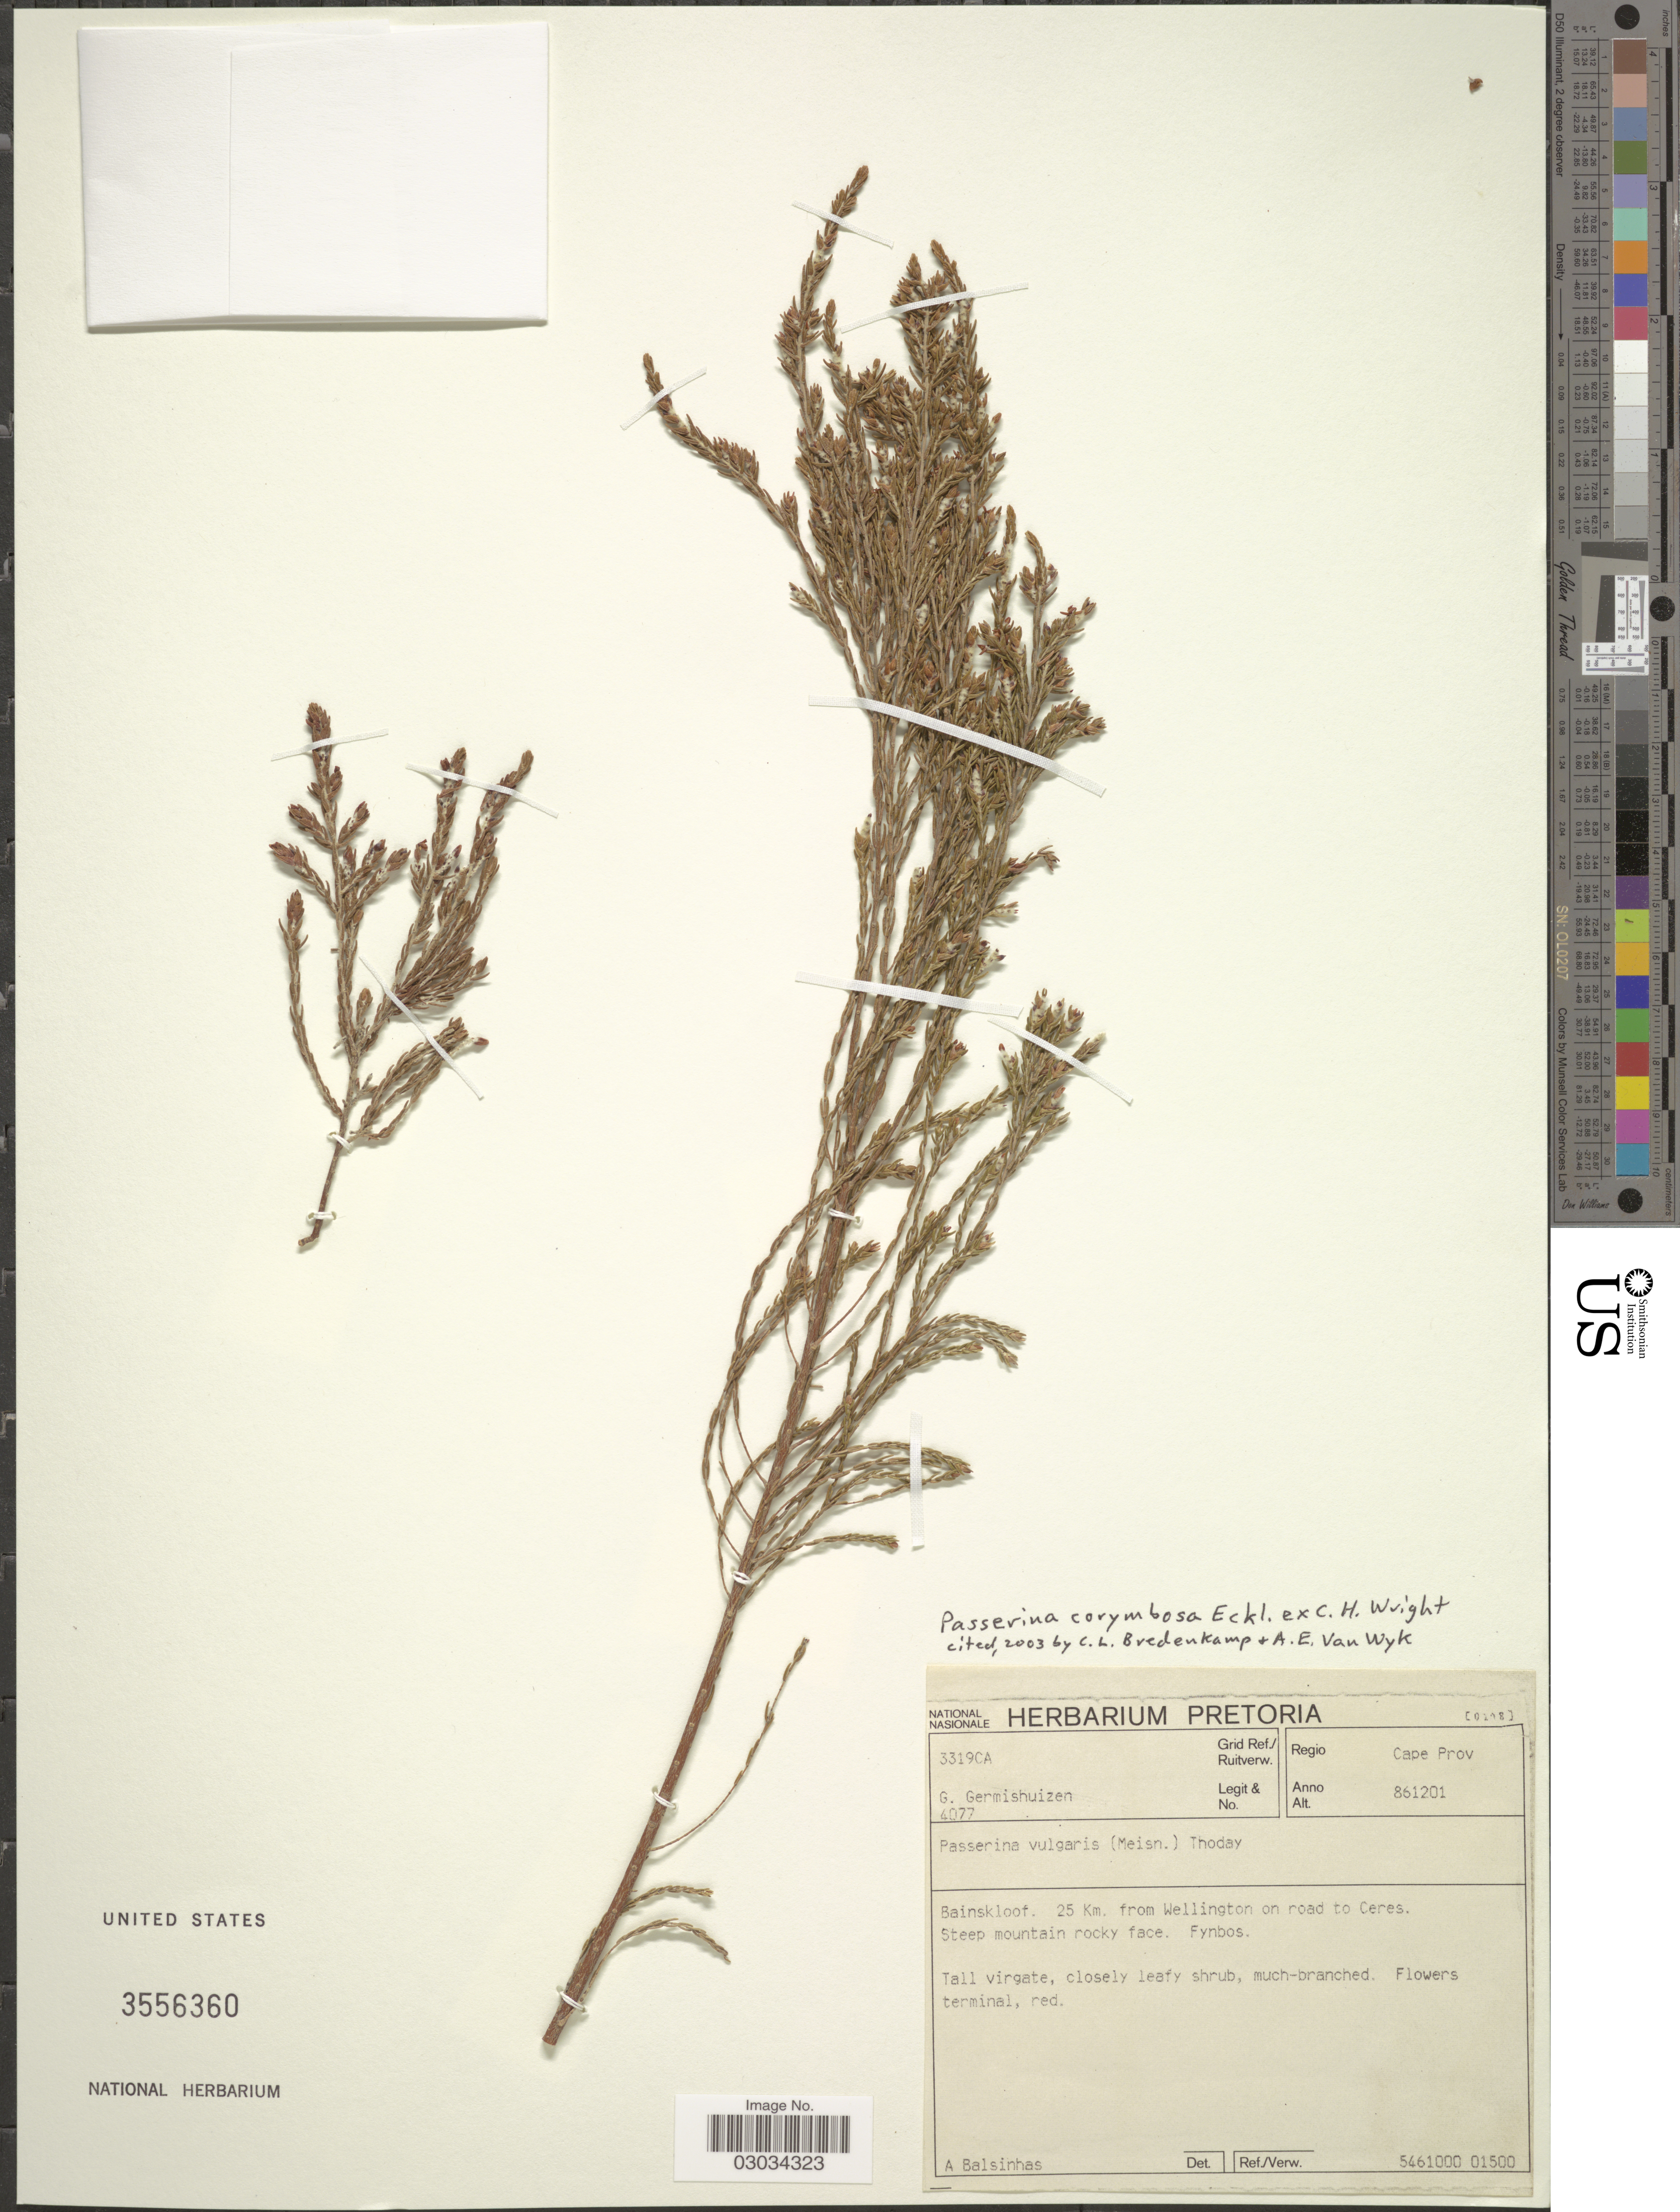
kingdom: Plantae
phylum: Tracheophyta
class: Magnoliopsida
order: Malvales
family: Thymelaeaceae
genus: Passerina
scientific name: Passerina corymbosa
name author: Eckl. ex C.H. Wright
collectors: G. Germishuizen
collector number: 4077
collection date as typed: Transcribed d/m/y: 1/12/86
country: South Africa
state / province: Western Cape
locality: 3319CA Grid Ref./ Ruitverw. Regio Cape Prov. Bainskloof. 25 Km. from Wellington on road to Ceres.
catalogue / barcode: US 3556360